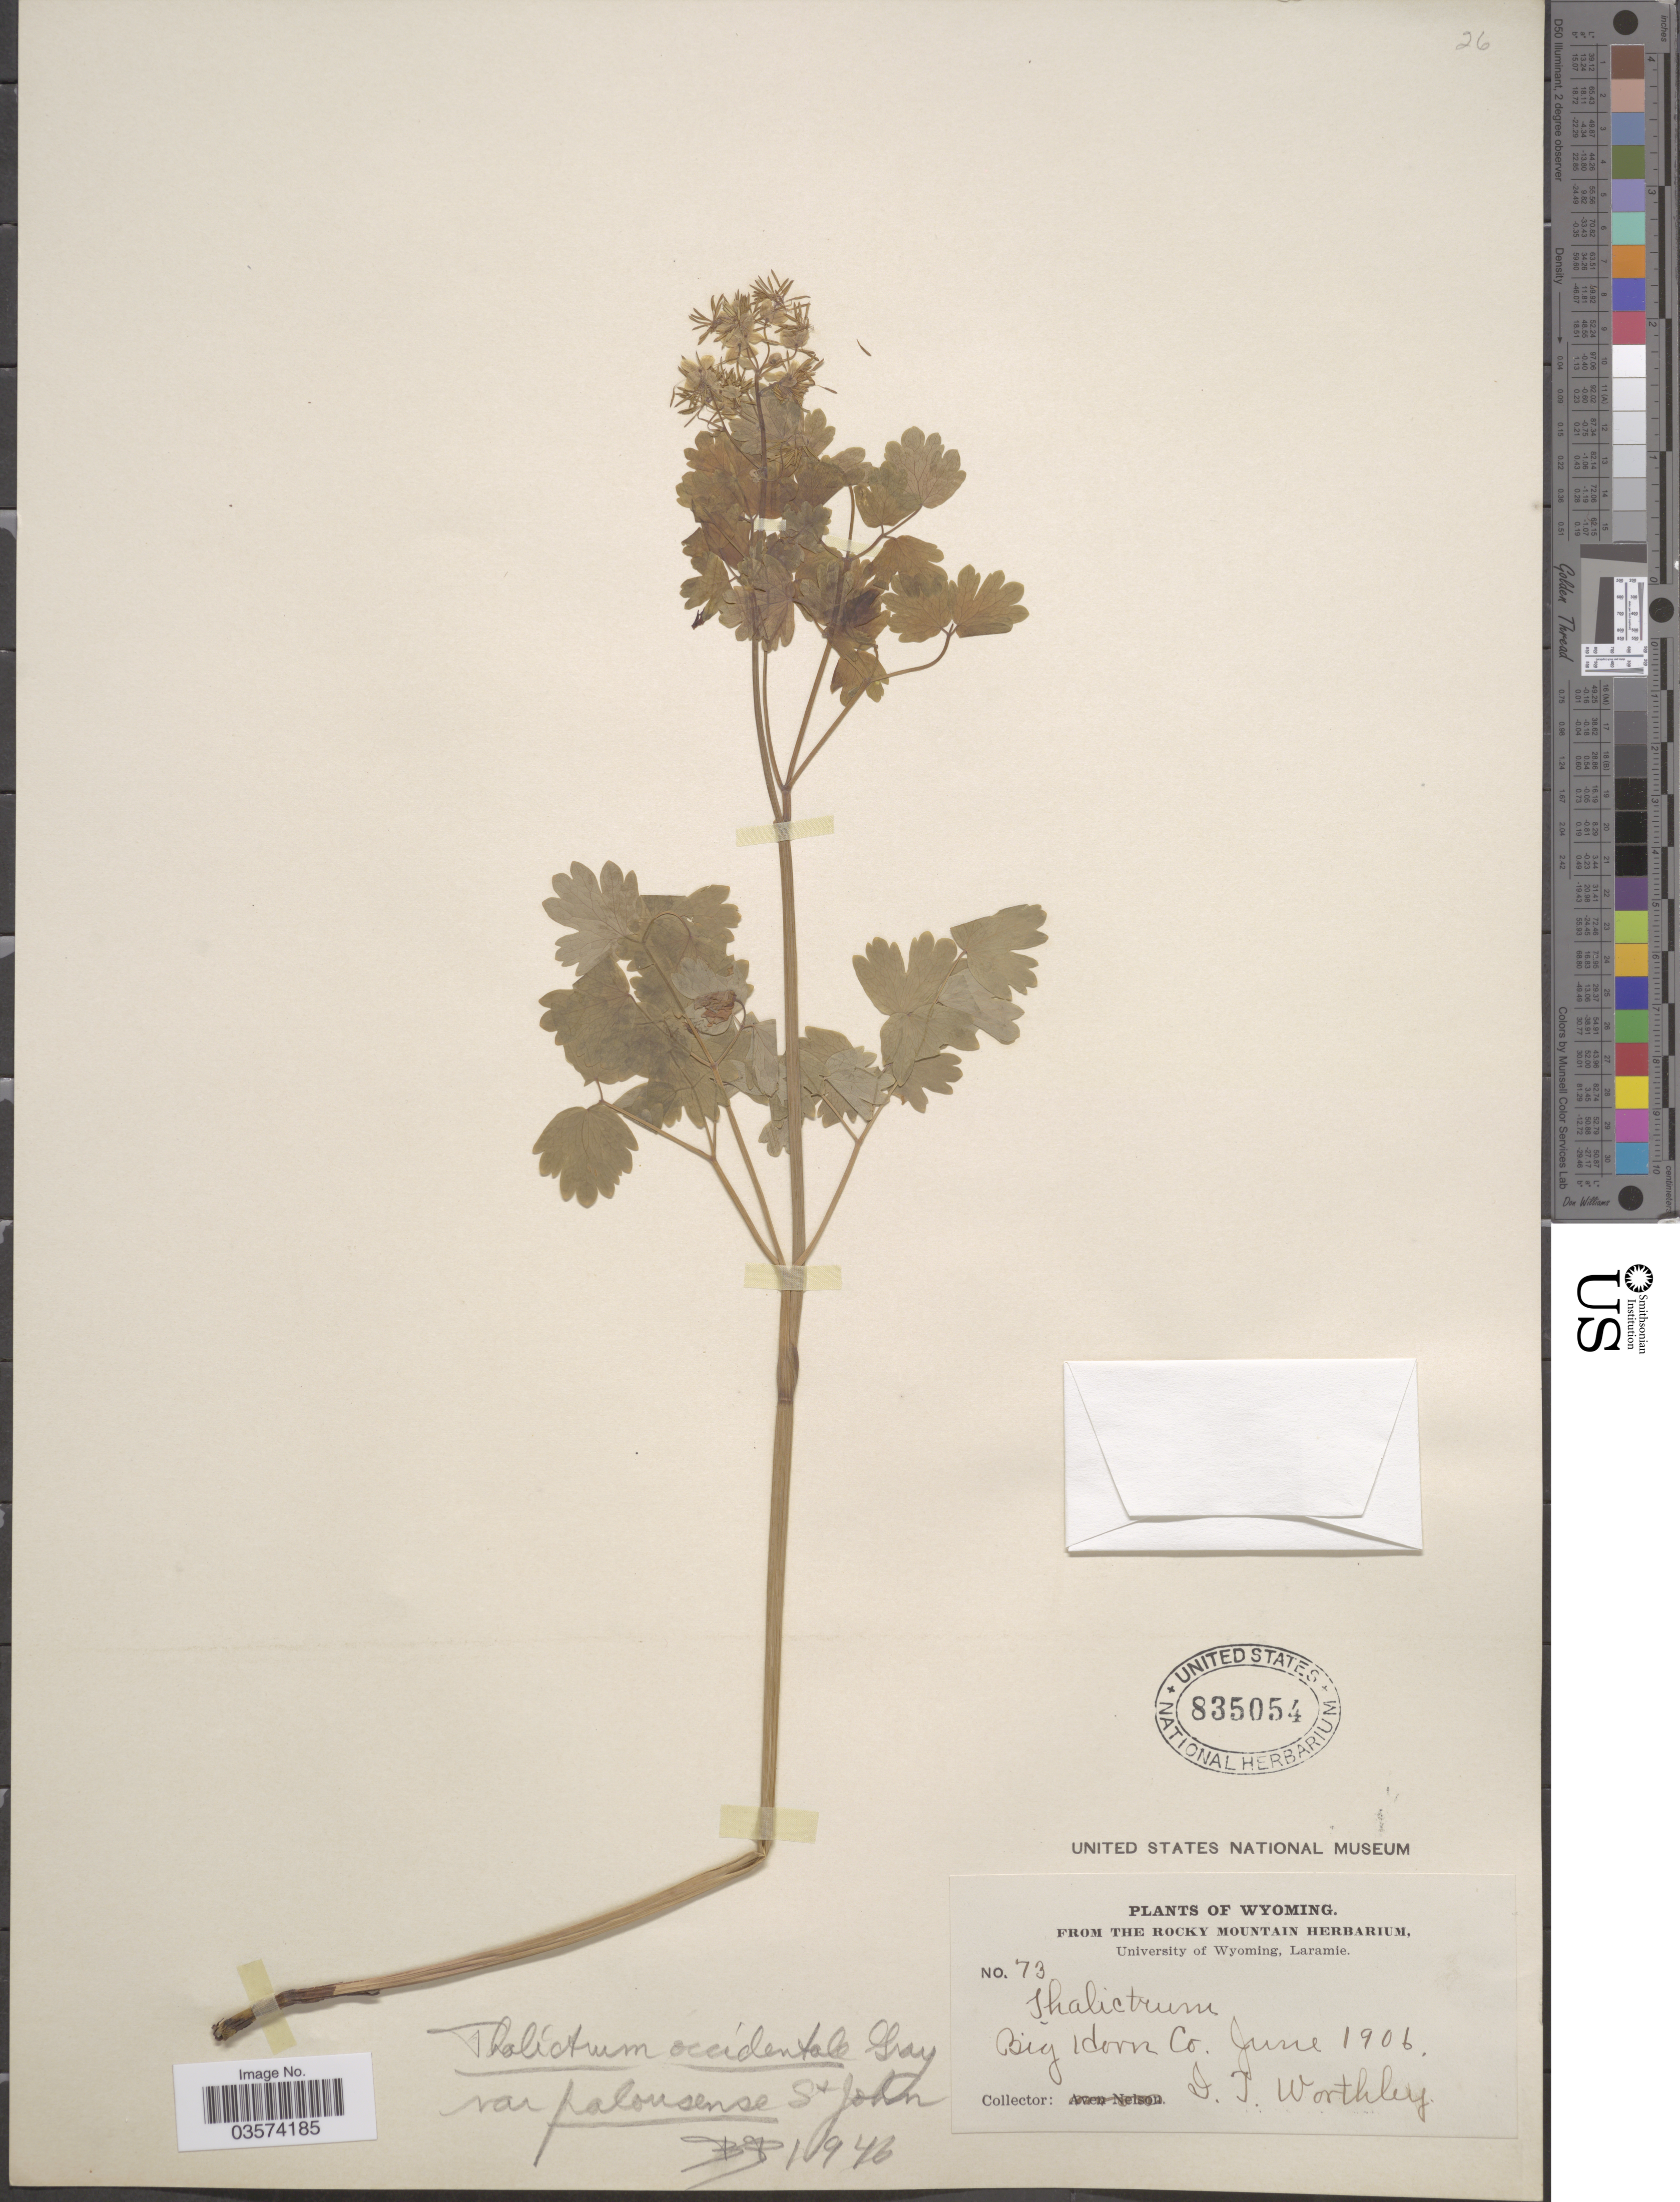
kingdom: Plantae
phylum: Tracheophyta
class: Magnoliopsida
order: Ranunculales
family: Ranunculaceae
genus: Thalictrum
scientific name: Thalictrum occidentale var. palousense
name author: H. St. John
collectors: I. Worthley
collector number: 73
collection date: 1906-06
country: United States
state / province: Wyoming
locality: Big Horn Co.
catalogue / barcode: US 835054